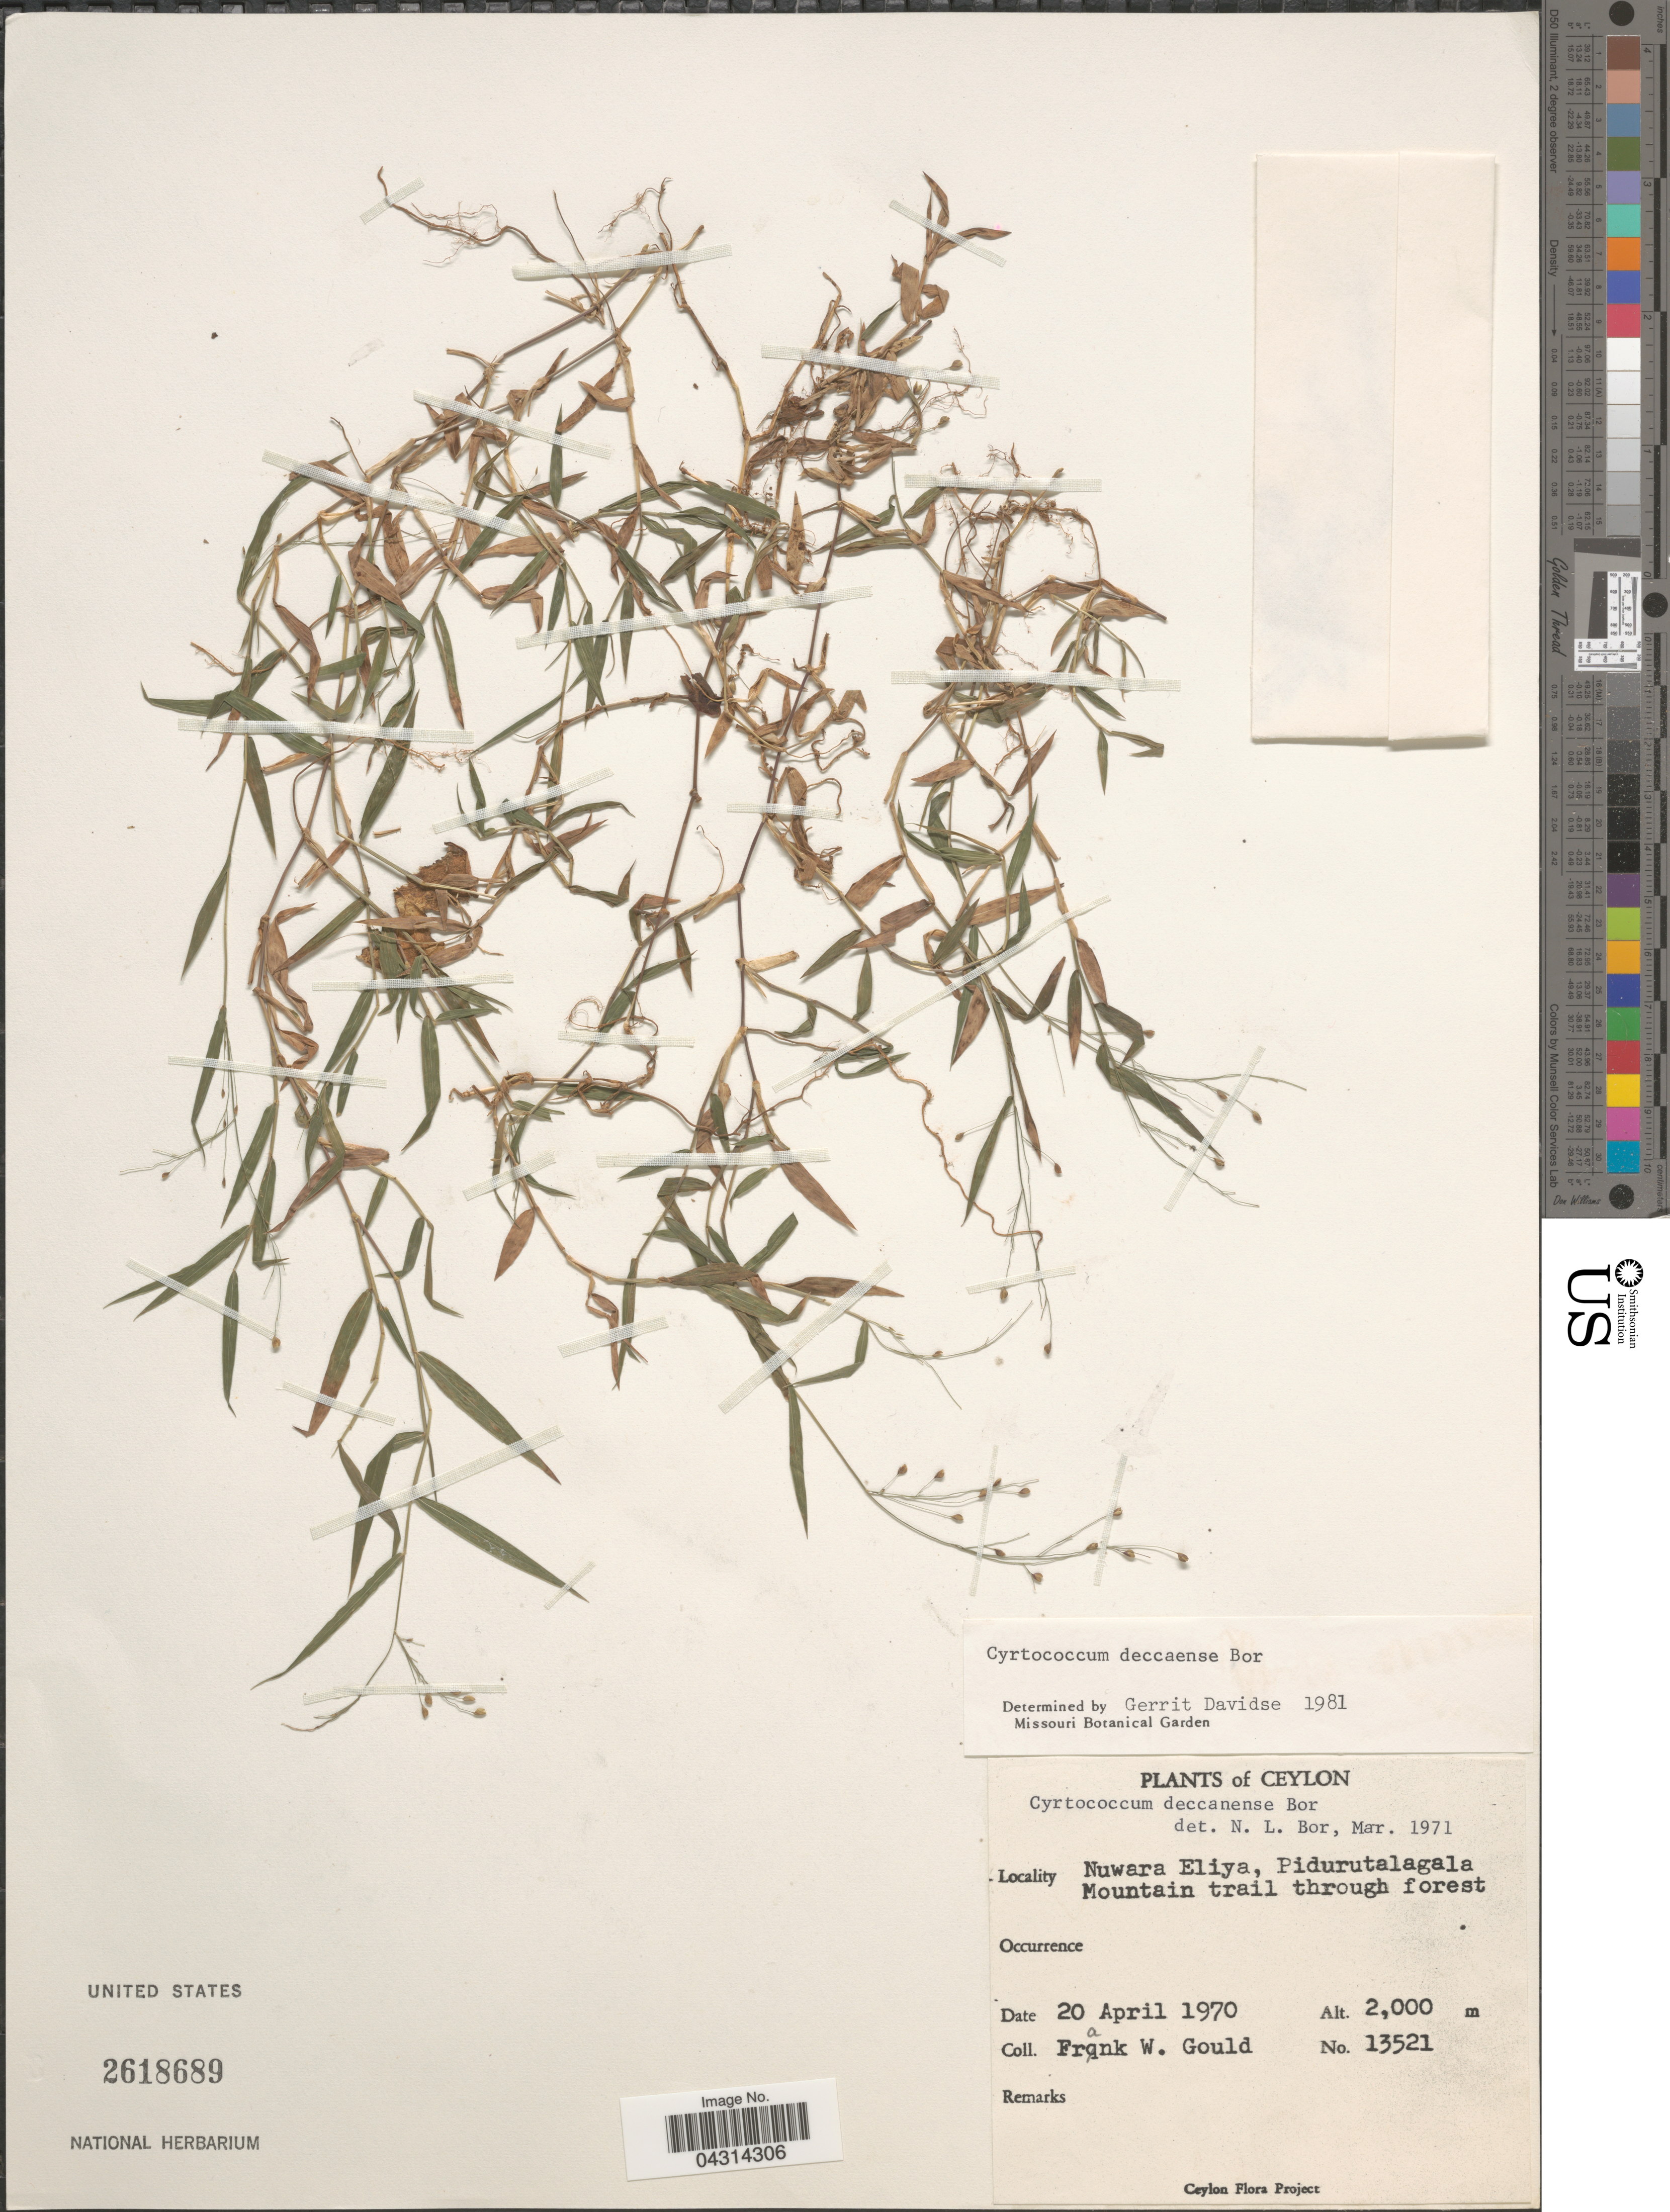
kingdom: Plantae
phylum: Tracheophyta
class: Liliopsida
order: Poales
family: Poaceae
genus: Cyrtococcum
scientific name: Cyrtococcum deccanense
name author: Bor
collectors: F. W. Gould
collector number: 13521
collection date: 1970-04-20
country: Sri Lanka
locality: Ceylon. Nuwara Eliya, Pidurutalagala Mountain trail through forest.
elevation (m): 2000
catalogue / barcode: US 2618689